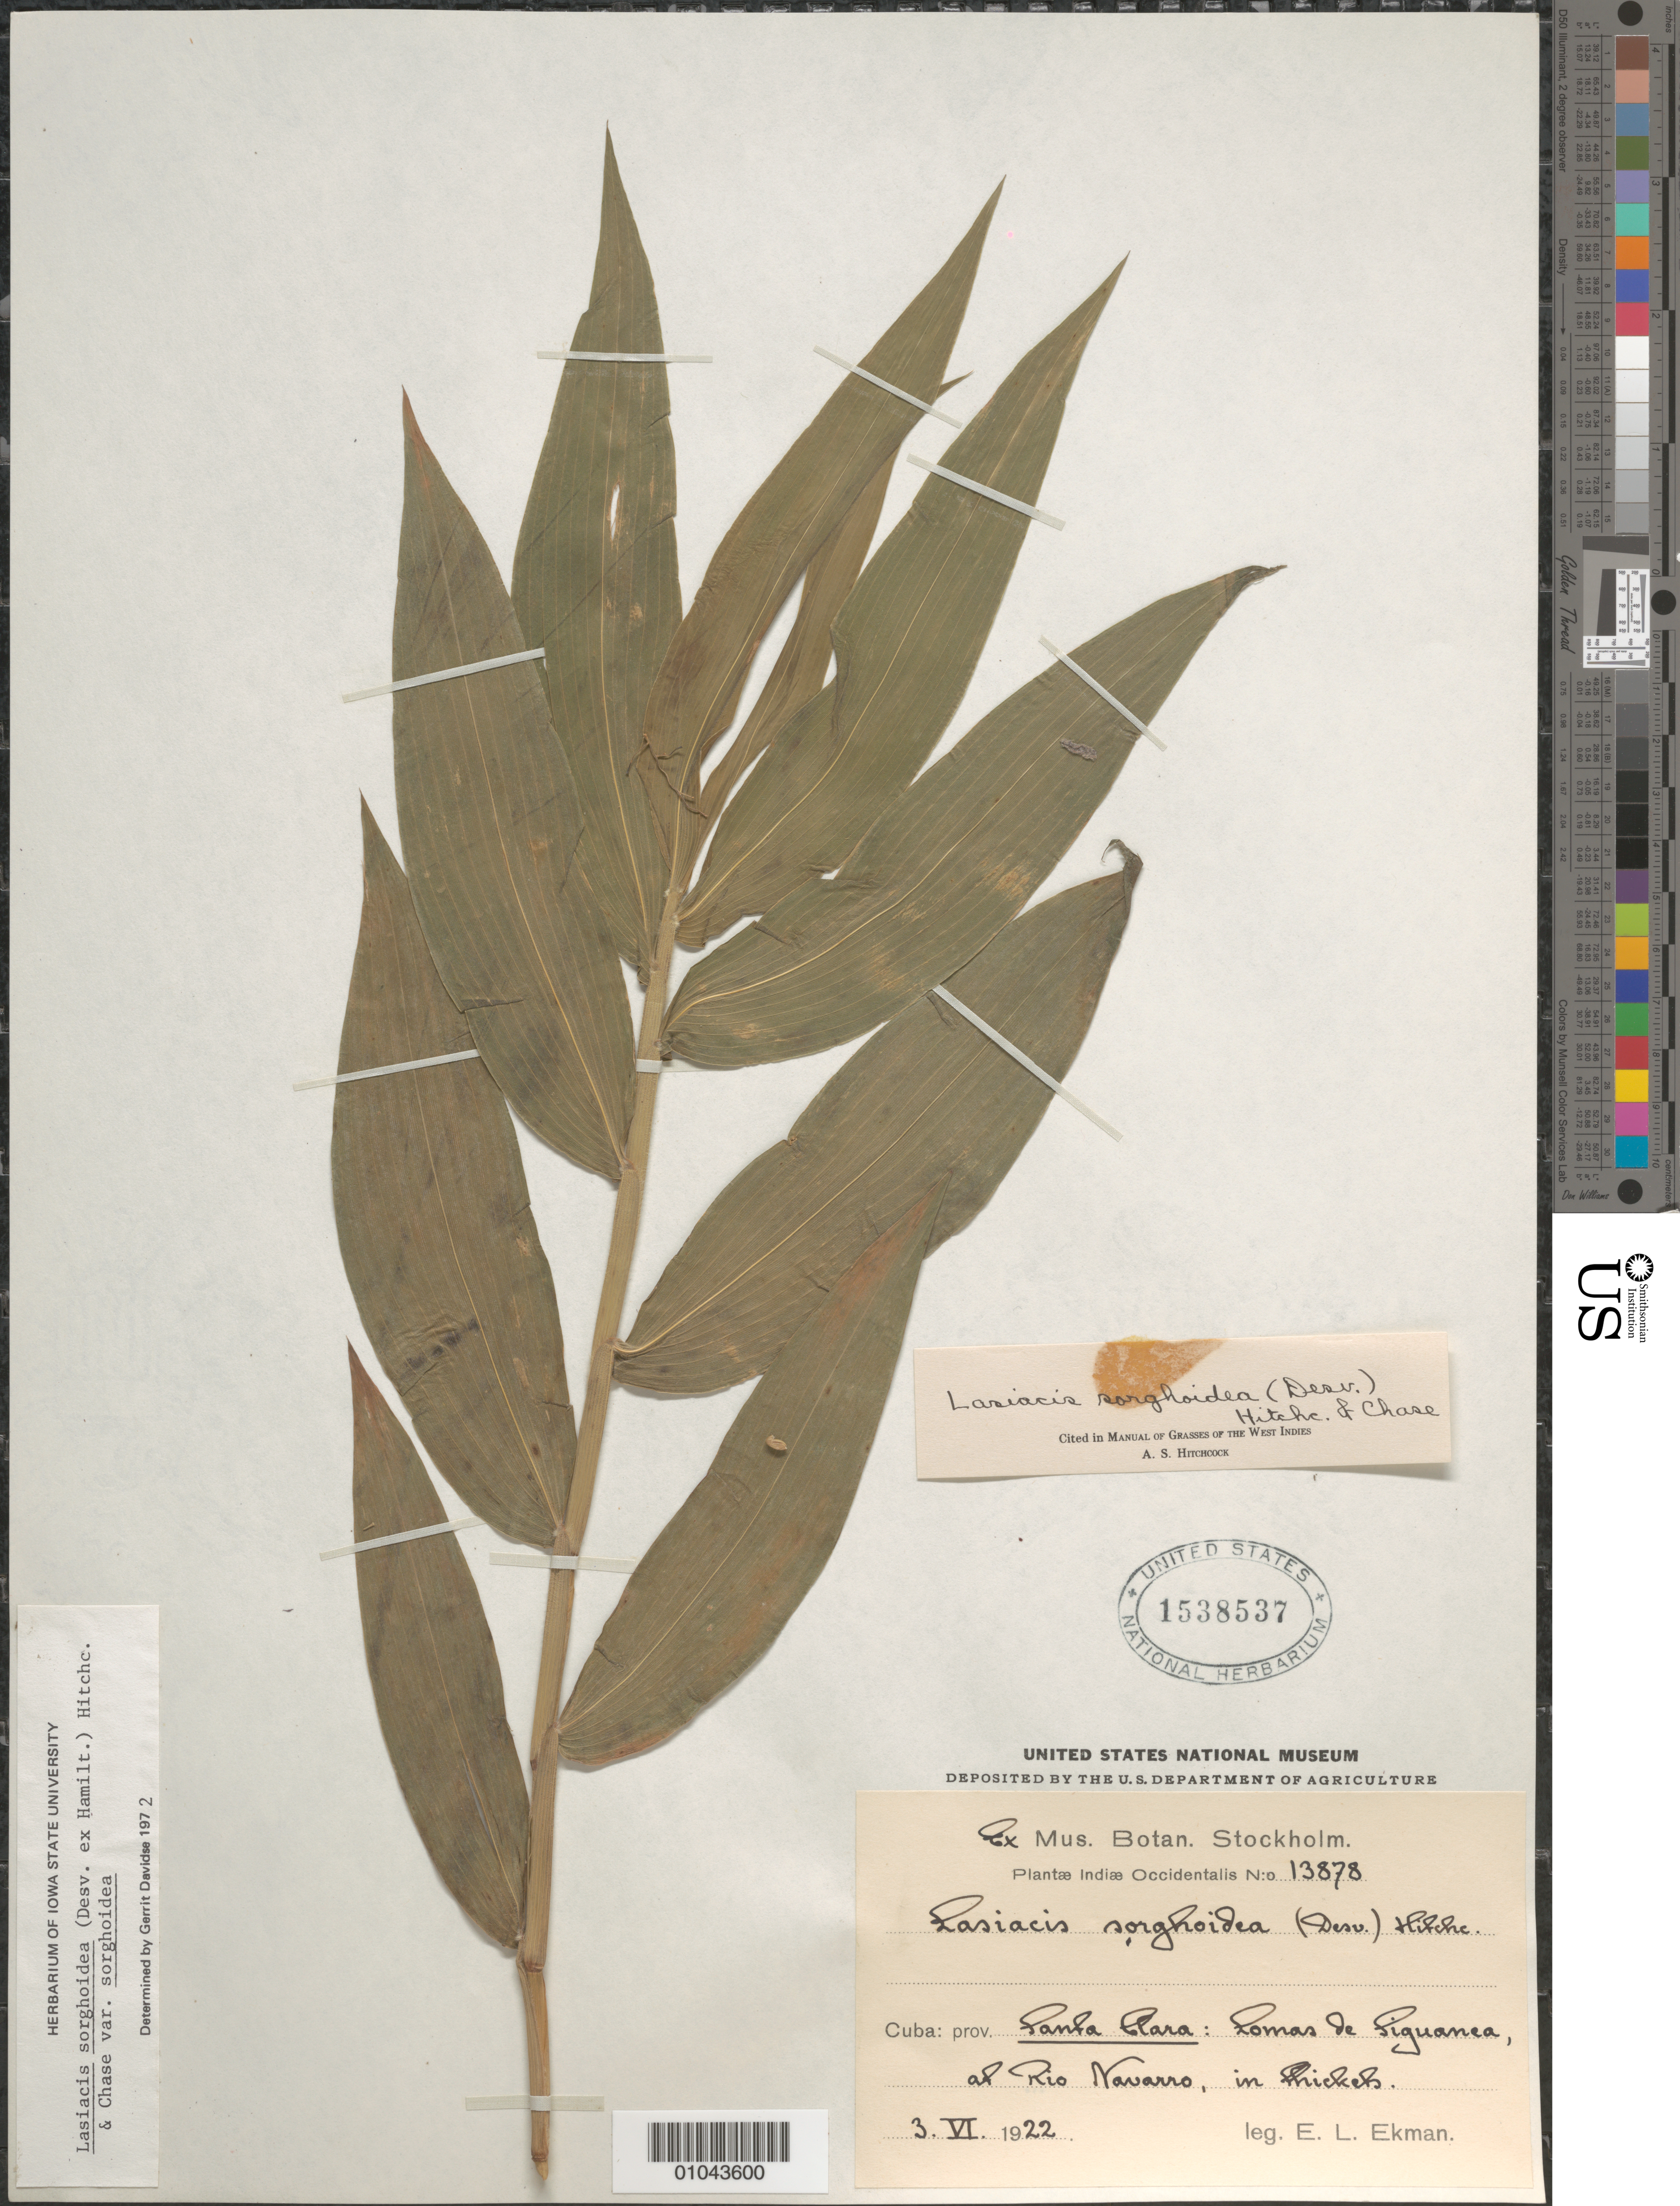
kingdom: Plantae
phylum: Tracheophyta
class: Liliopsida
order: Poales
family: Poaceae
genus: Lasiacis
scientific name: Lasiacis sorghoidea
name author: (Desv. ex Ham.) Hitchc. & Chase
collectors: E. L. Ekman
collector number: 13878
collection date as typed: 03 Jul 1922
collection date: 1922-07-03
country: Cuba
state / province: Villa Clara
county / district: Santa Clara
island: Cuba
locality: Lomas de Siguanea, in mountains at Rio Navarro, in thickets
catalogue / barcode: US 1538537